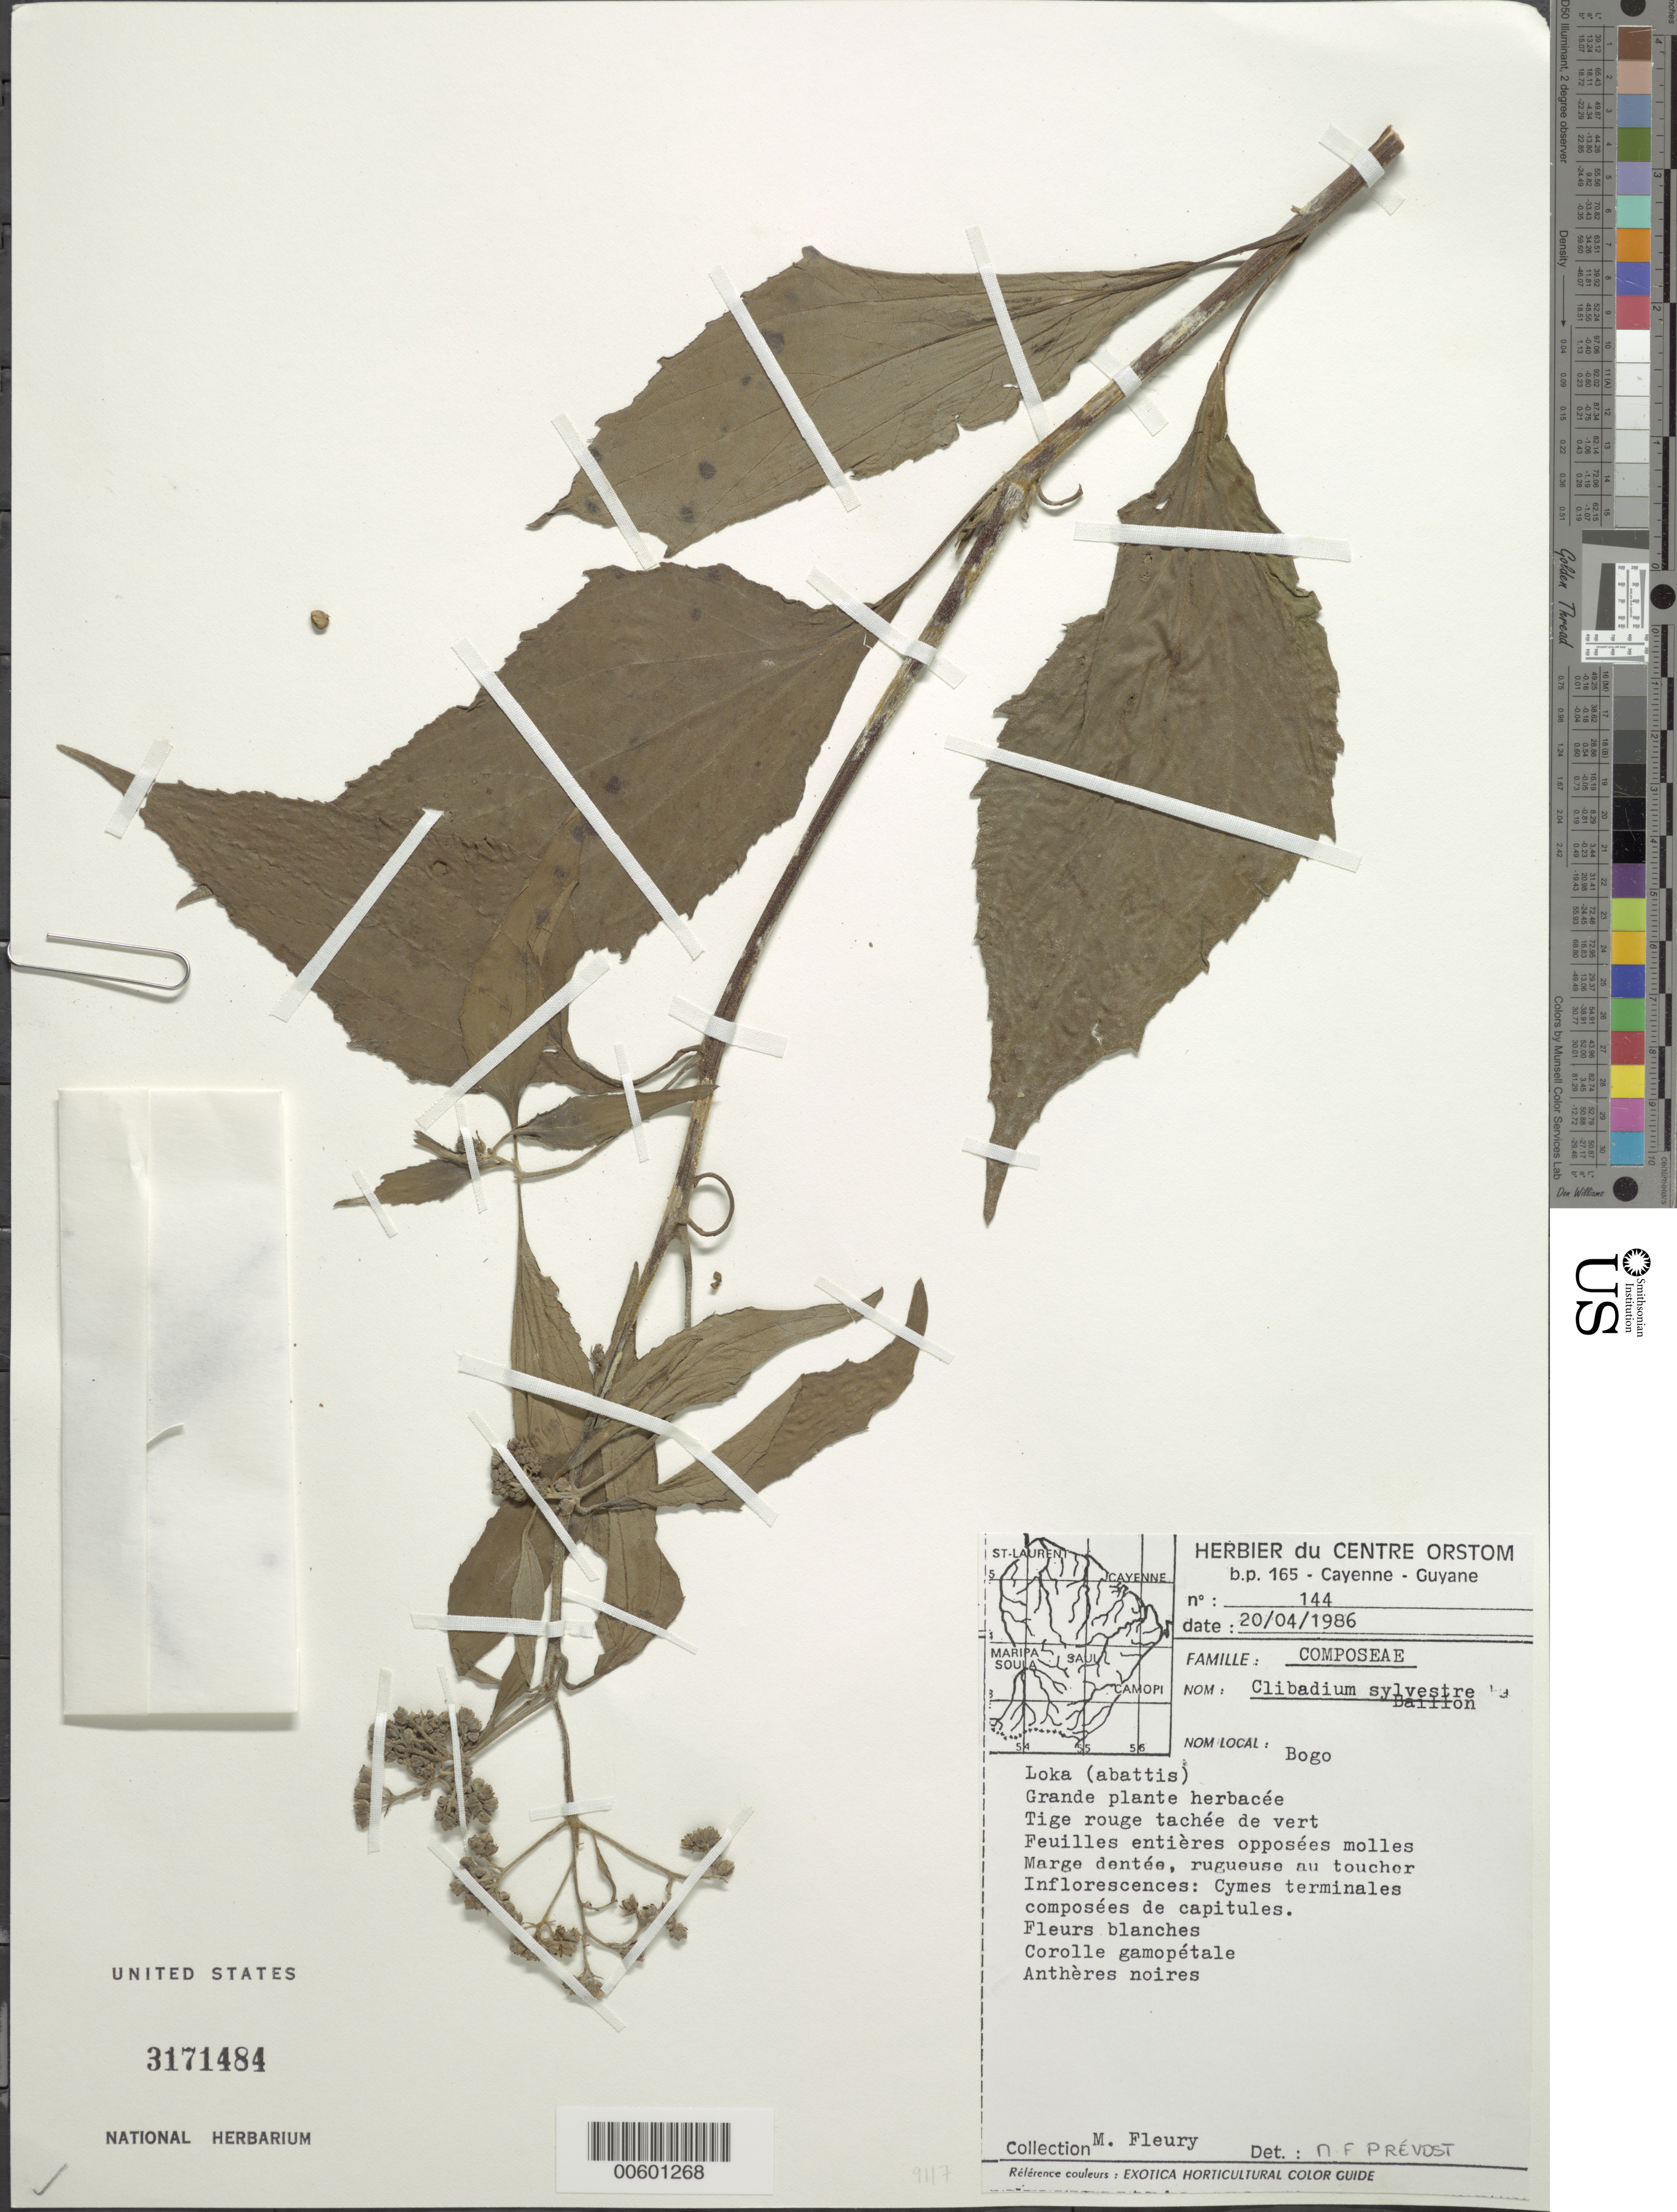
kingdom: Plantae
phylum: Tracheophyta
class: Magnoliopsida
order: Asterales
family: Asteraceae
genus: Clibadium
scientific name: Clibadium sylvestre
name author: (Aubl.) Baill.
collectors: M. Fleury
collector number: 144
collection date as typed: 20-Apr-86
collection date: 1986-04-20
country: French Guiana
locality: Loka (Abattis)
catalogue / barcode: US 3171484